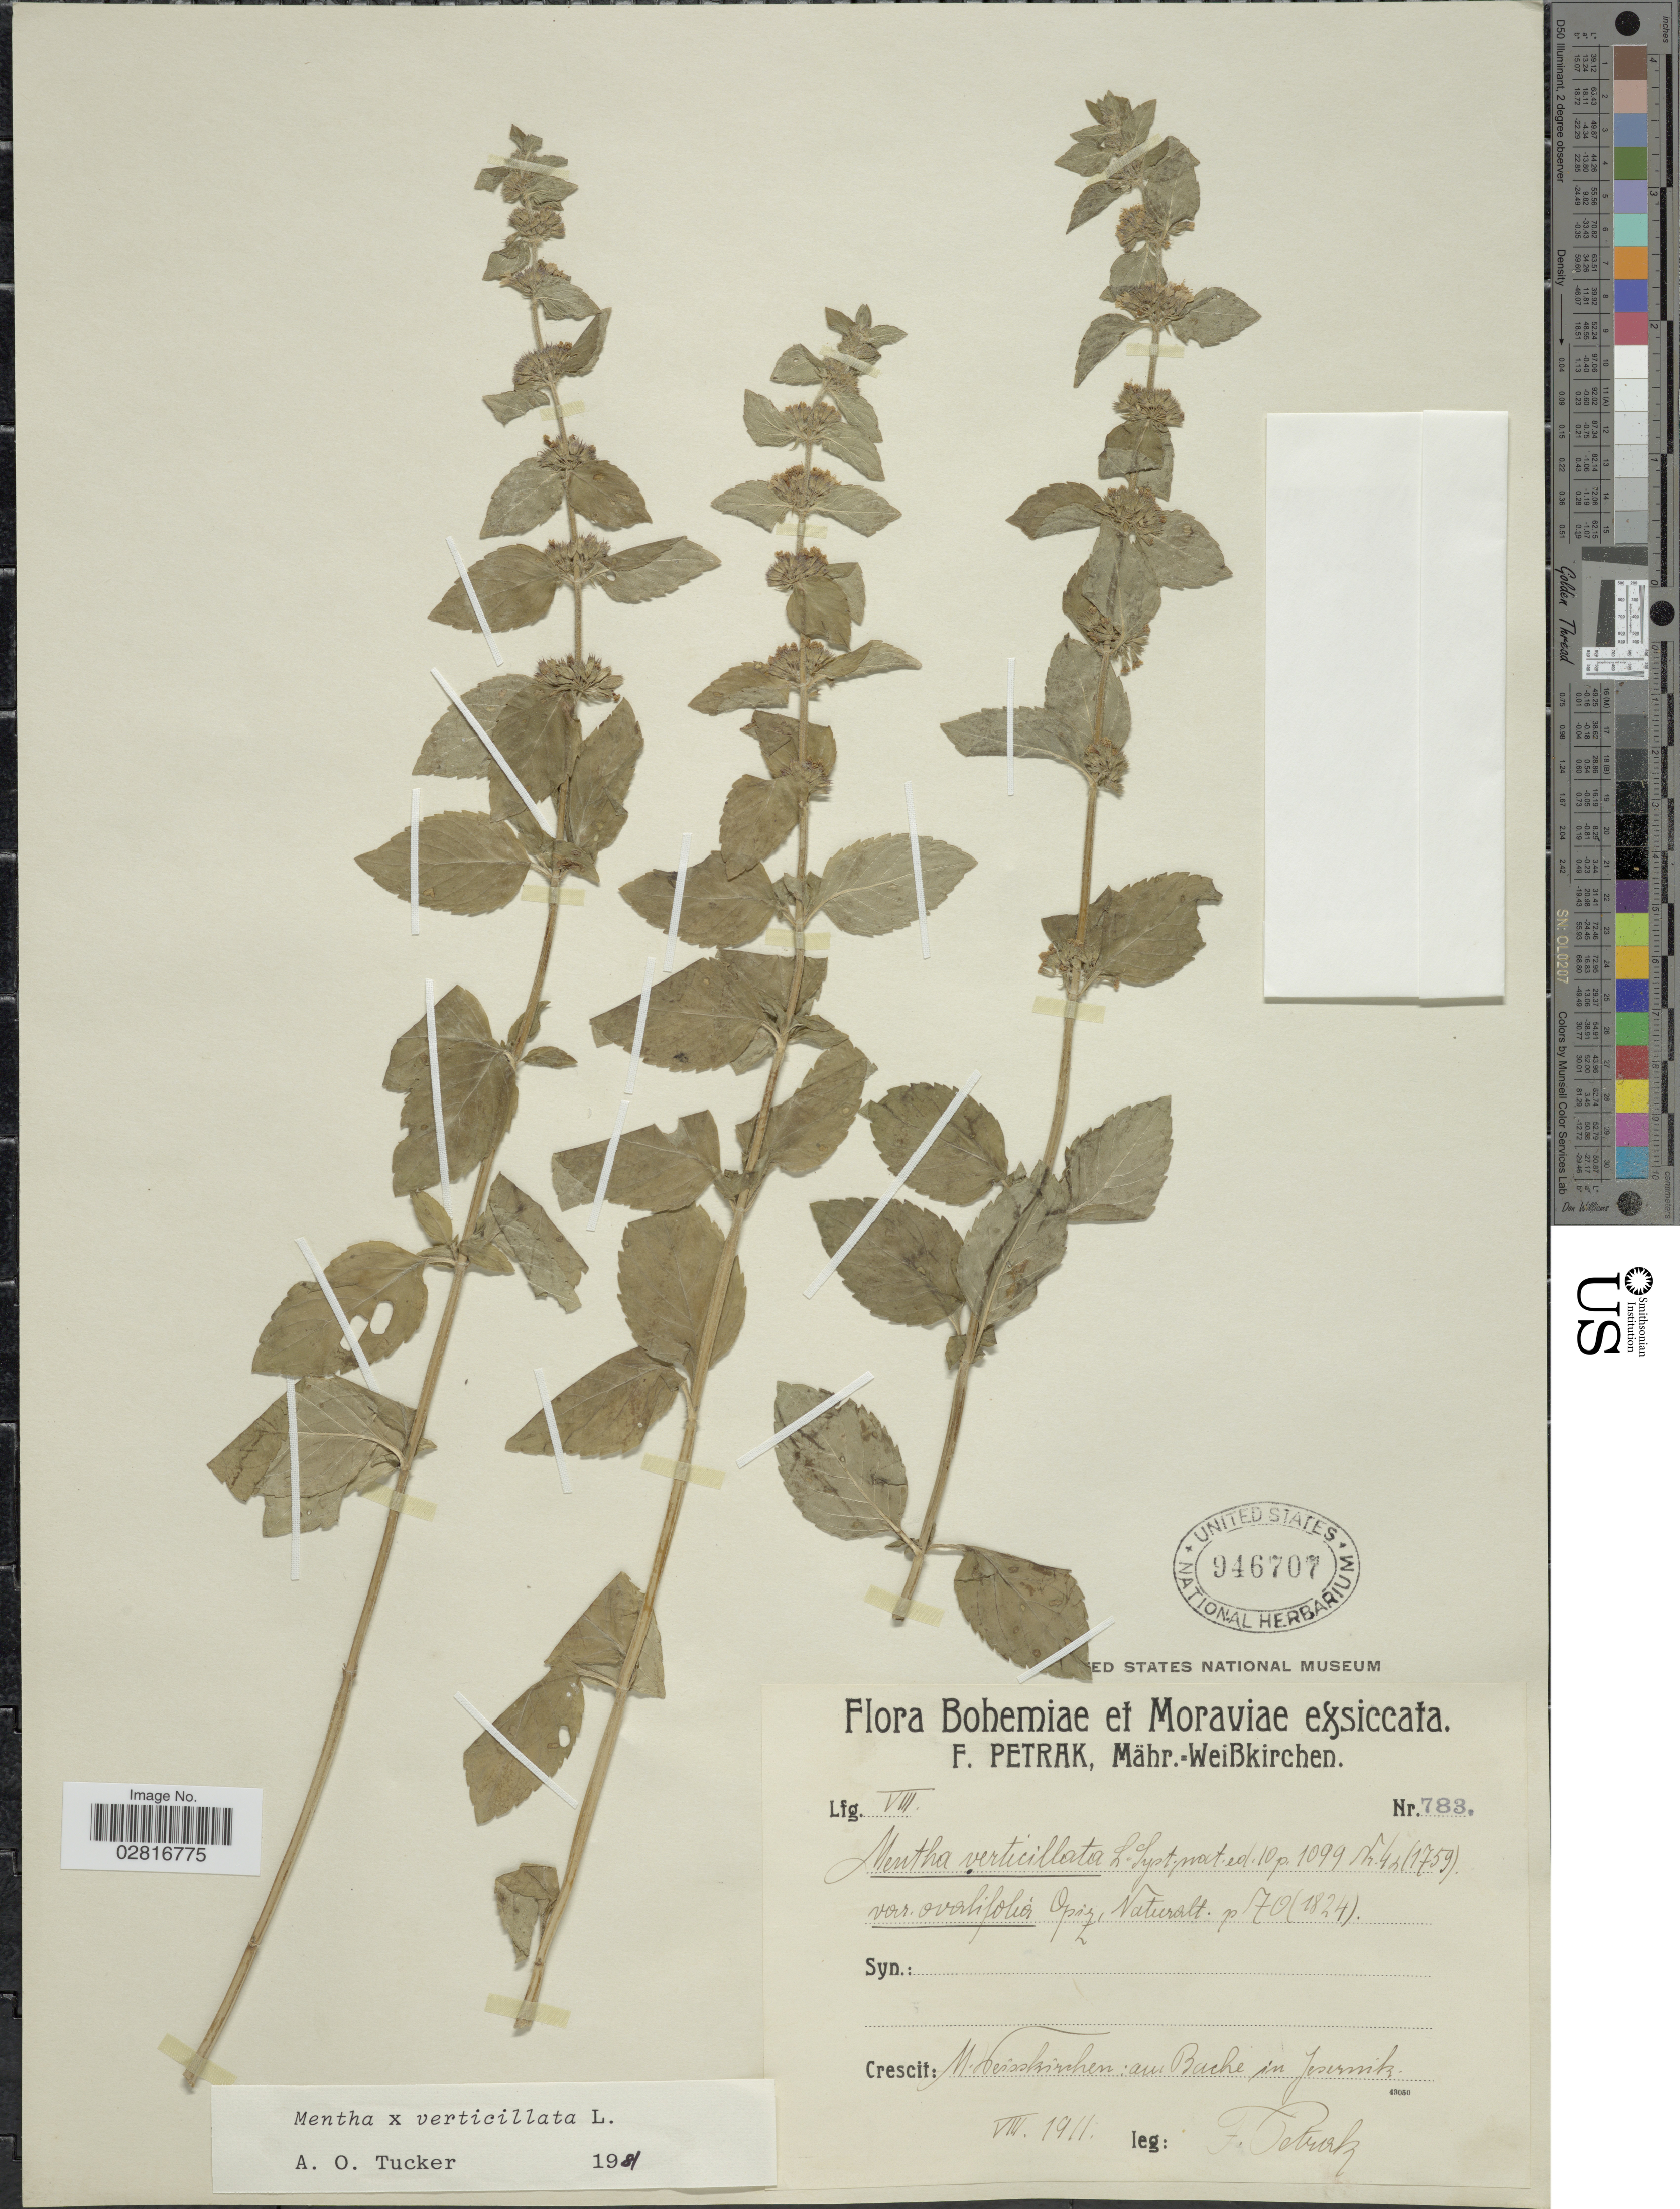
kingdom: Plantae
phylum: Tracheophyta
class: Magnoliopsida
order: Lamiales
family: Lamiaceae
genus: Mentha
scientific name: Mentha x verticillata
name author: L.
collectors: F. Petrak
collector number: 783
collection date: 1911-08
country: Czechia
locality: Bohemiae et Moraviae, M. Weisskircken: au Buche in Jesernik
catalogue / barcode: US 946707